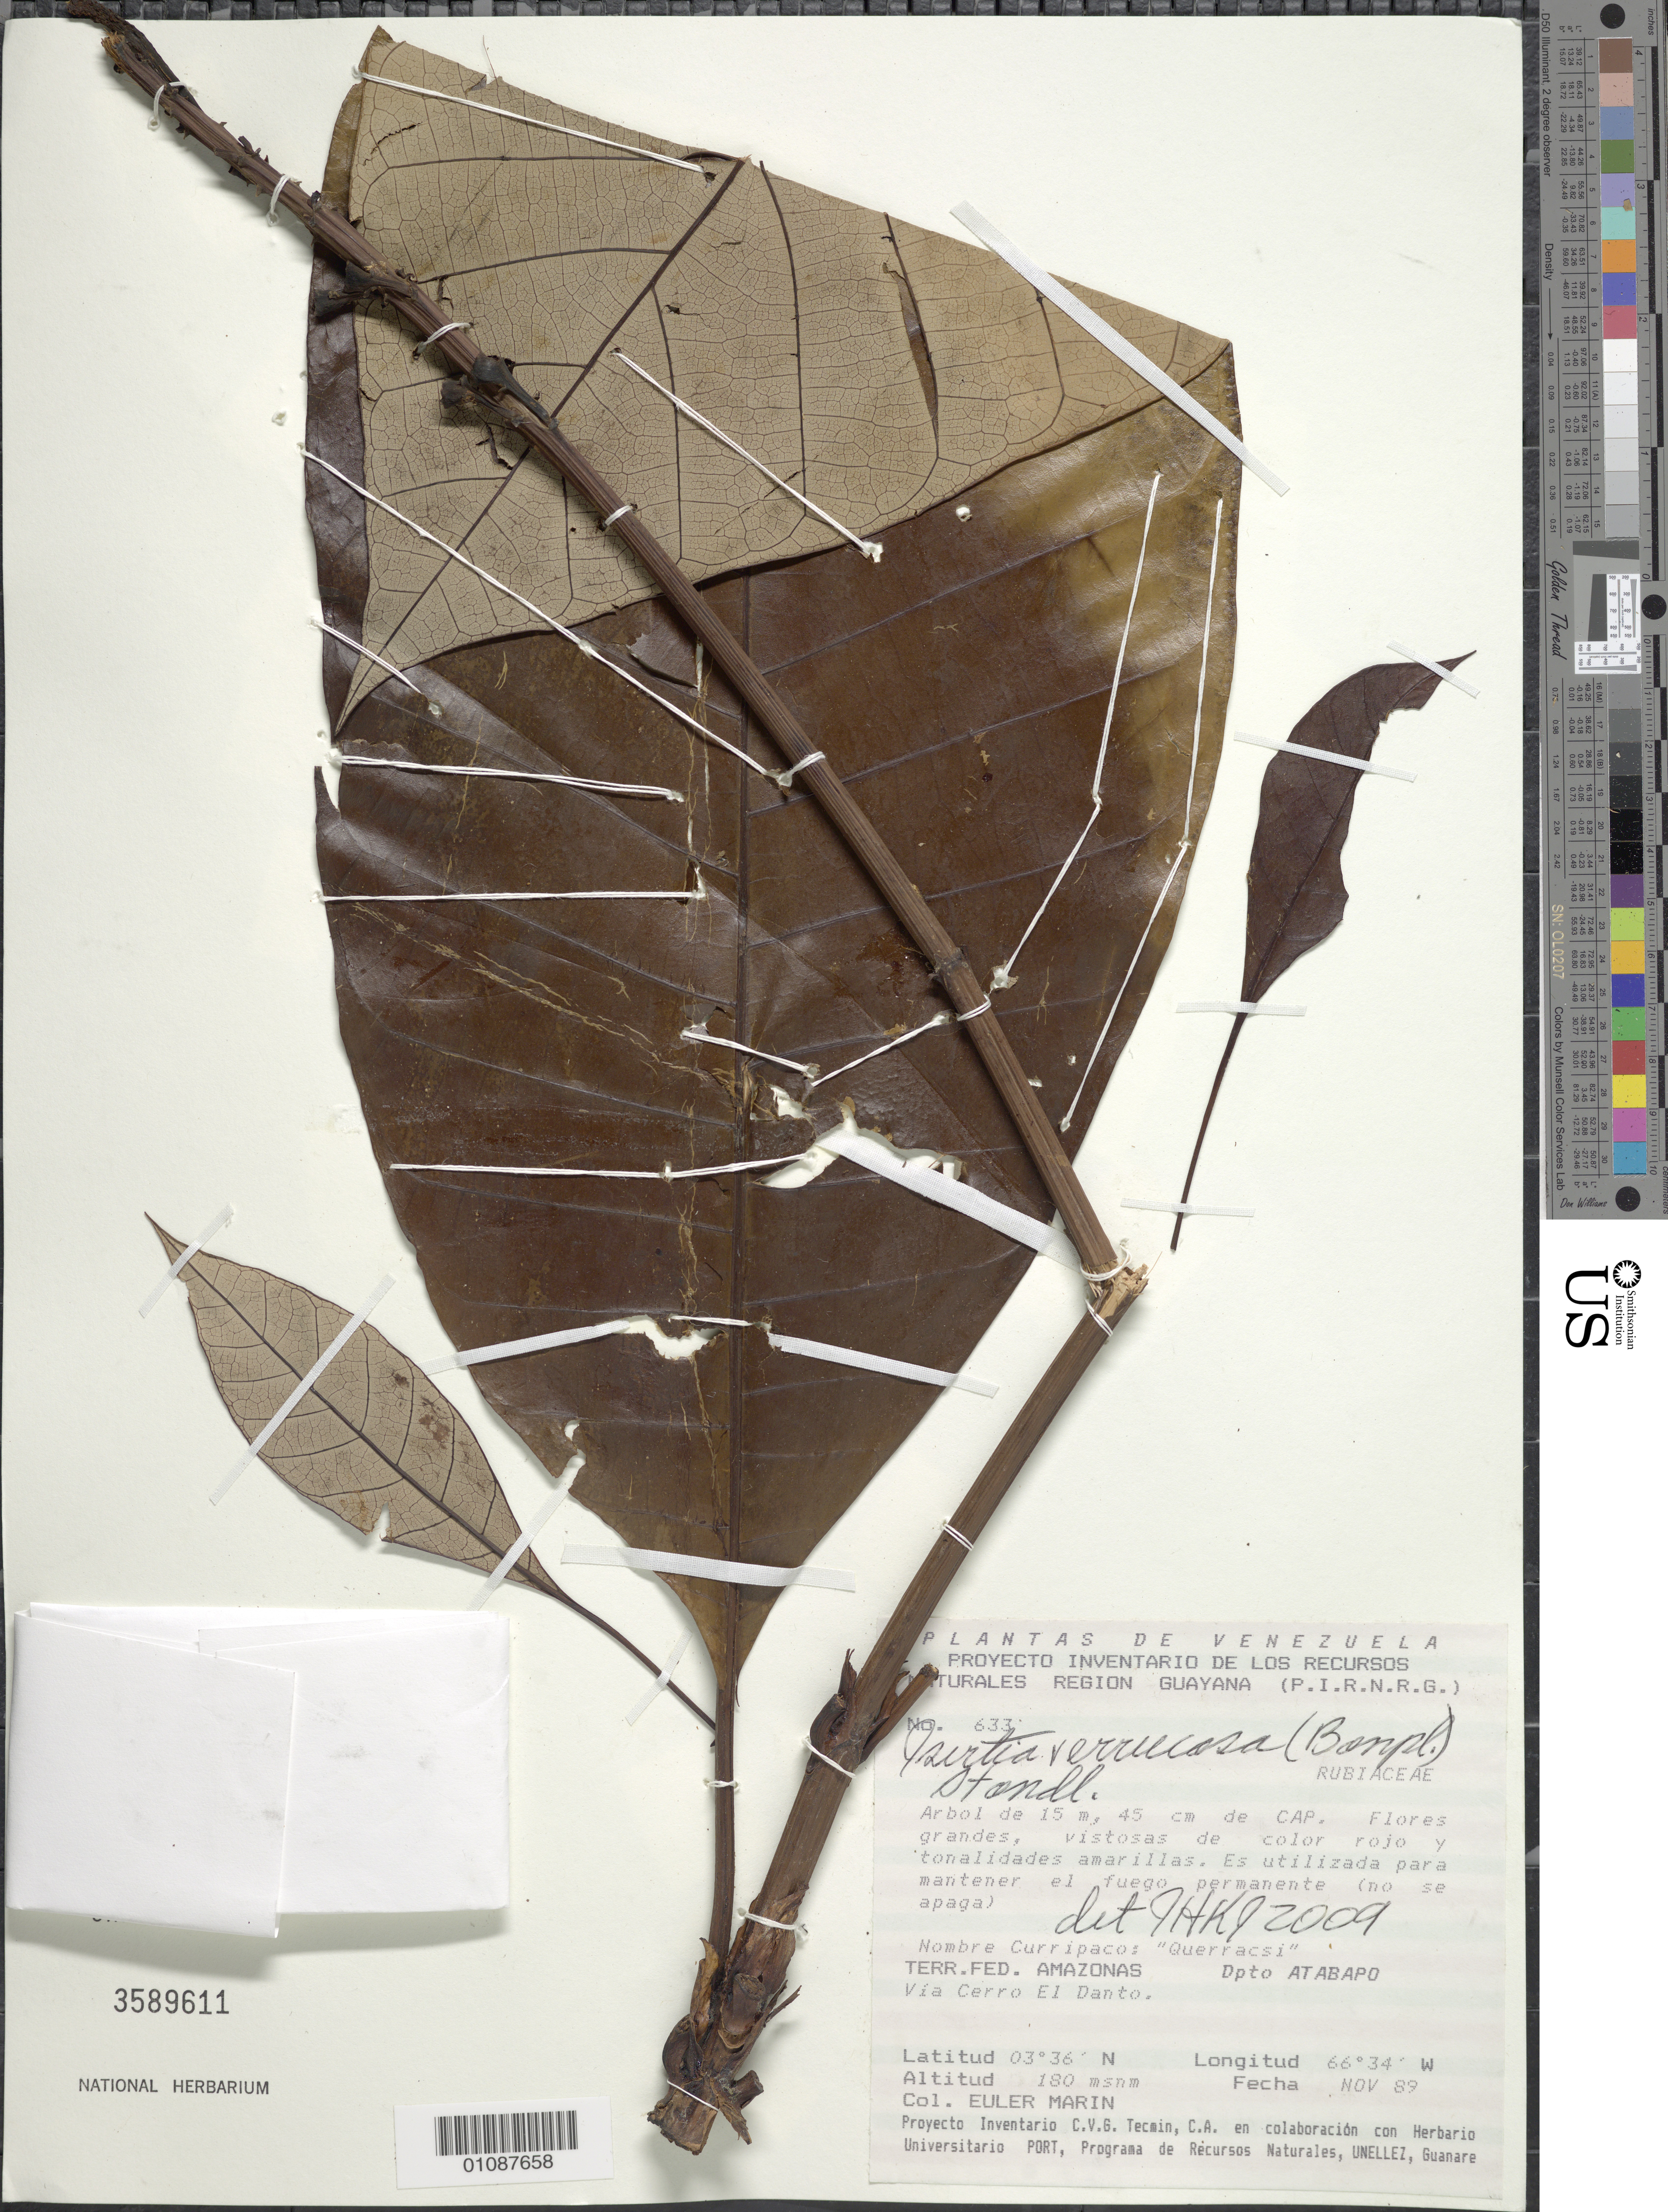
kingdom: Plantae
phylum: Tracheophyta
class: Magnoliopsida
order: Gentianales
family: Rubiaceae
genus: Isertia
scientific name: Isertia verrucosa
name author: (Bonpl.) Standl.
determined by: Kirkbride, J. H.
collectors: E. Marin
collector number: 633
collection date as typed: Nov-89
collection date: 1989-11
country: Venezuela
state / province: Amazonas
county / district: Atabapo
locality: Via Cerro El Danto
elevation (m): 180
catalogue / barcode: US 3589611